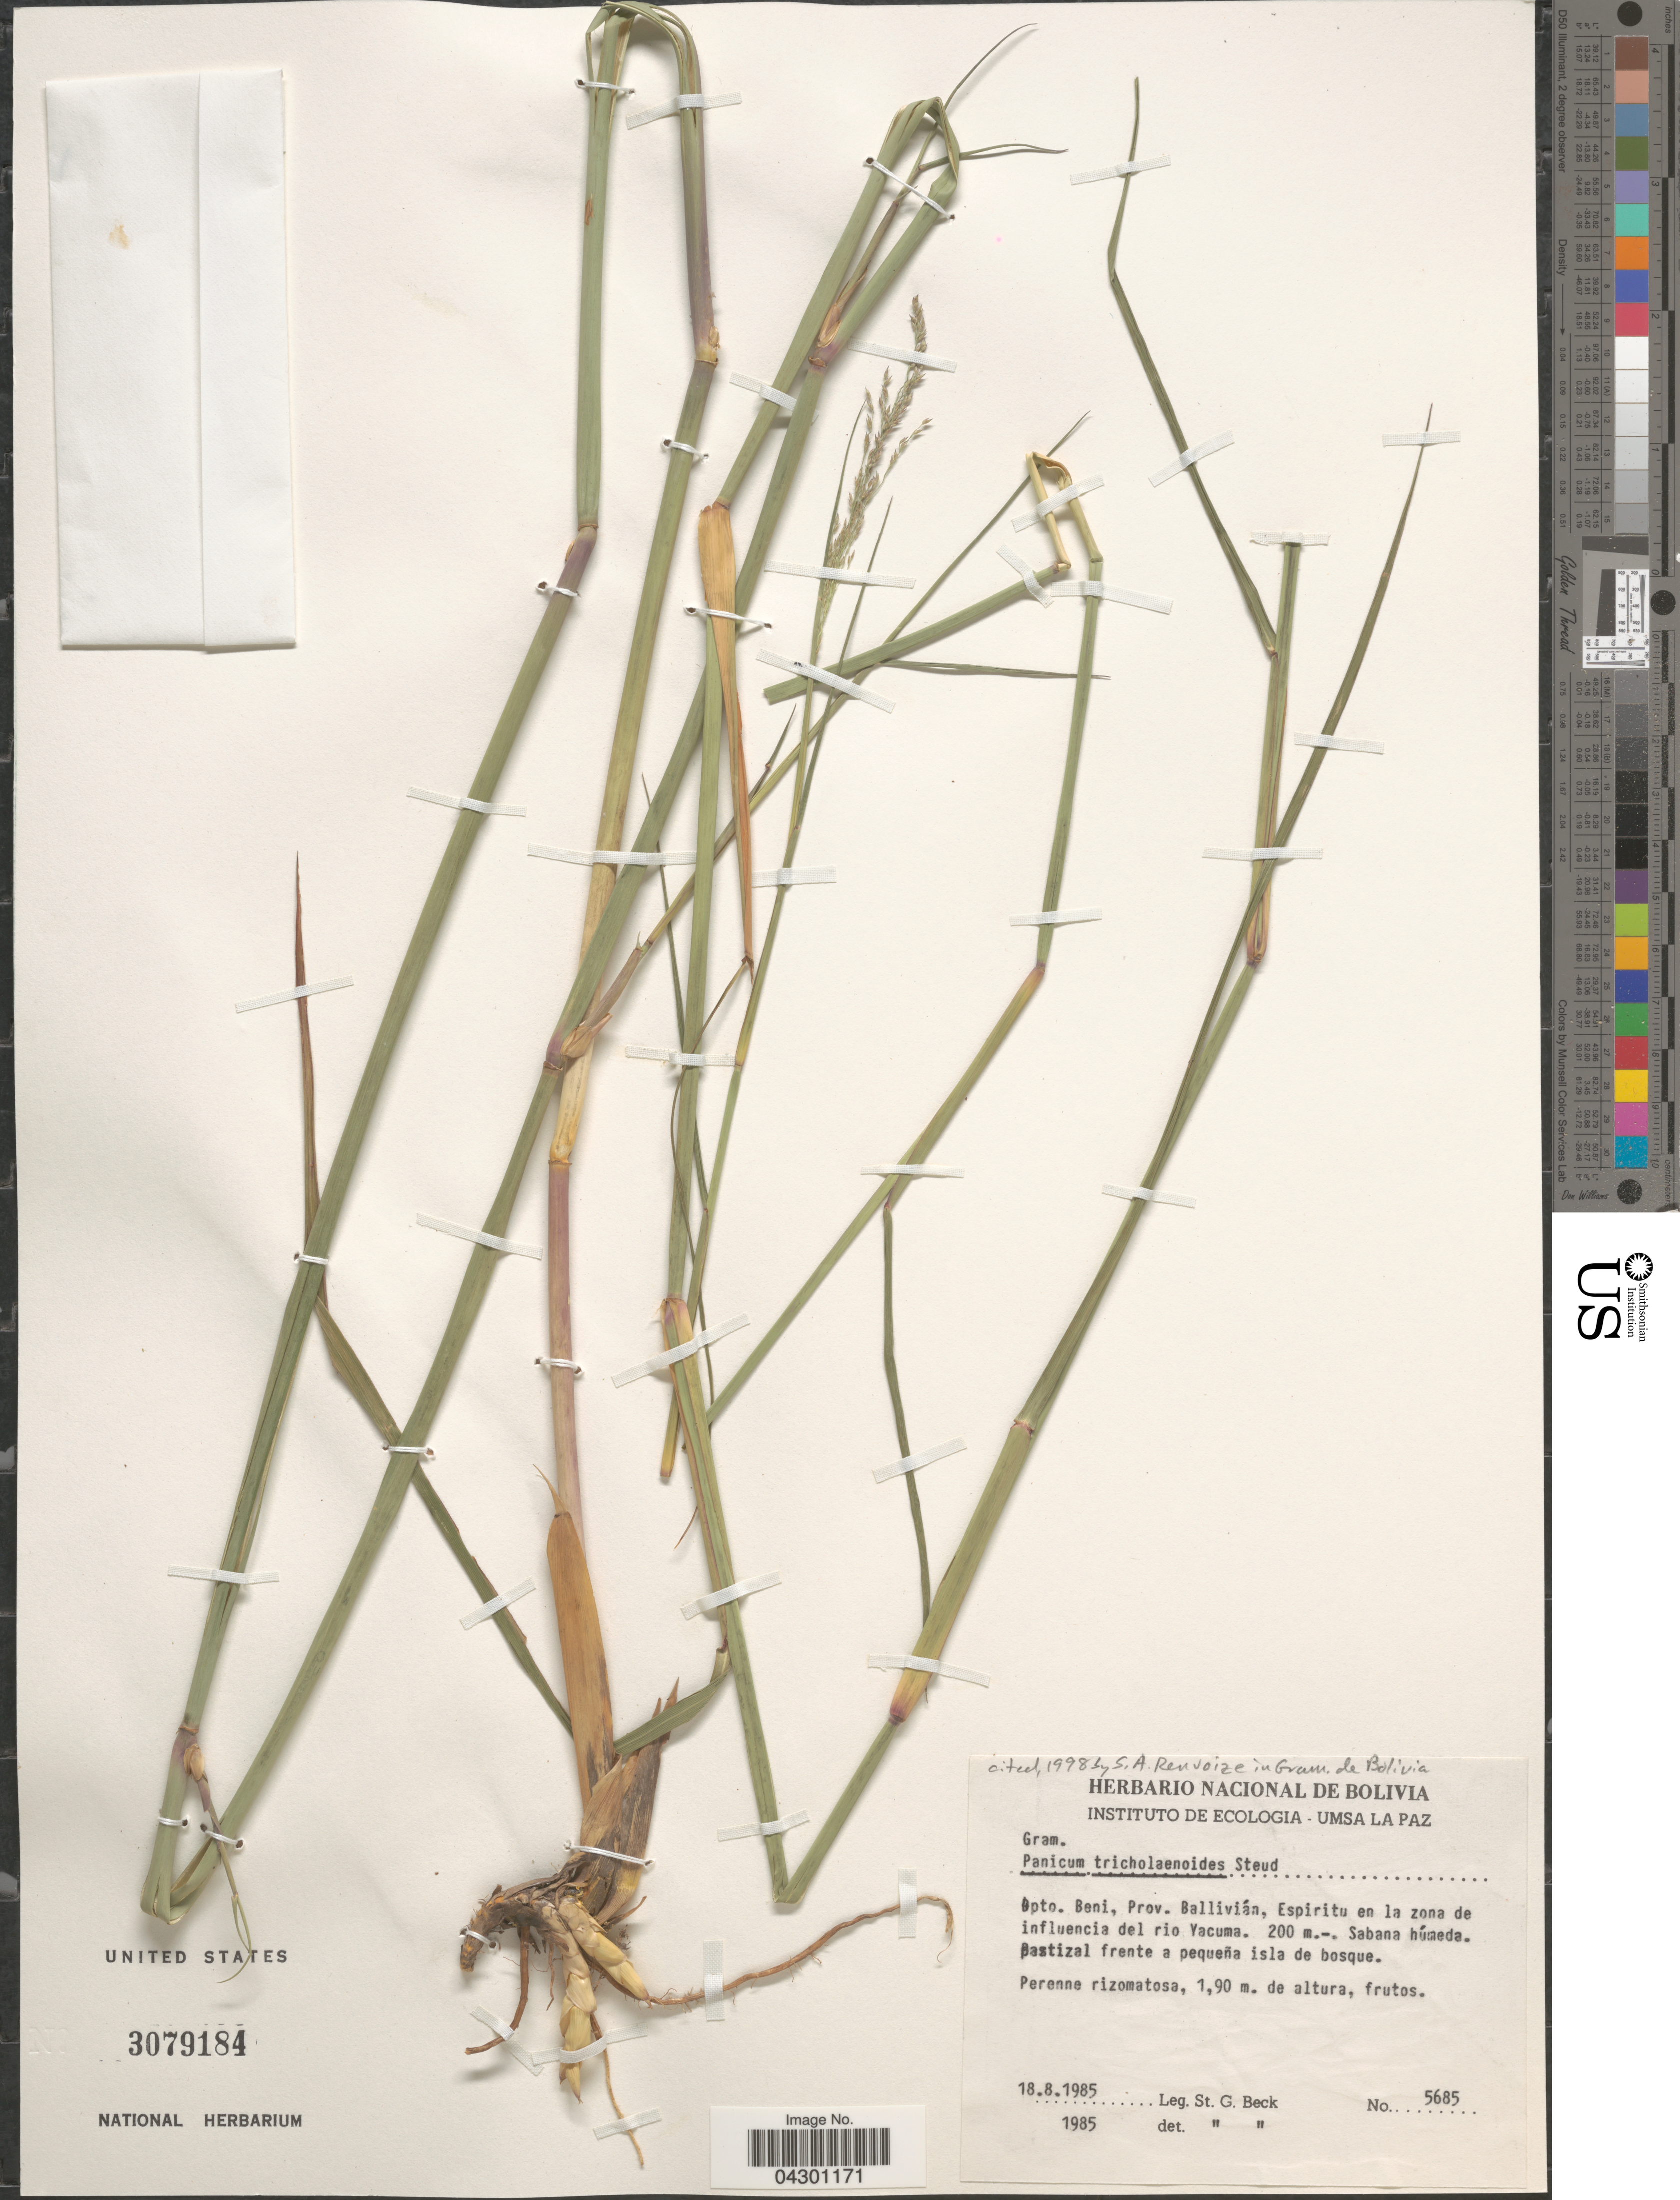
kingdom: Plantae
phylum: Tracheophyta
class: Liliopsida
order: Poales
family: Poaceae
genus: Panicum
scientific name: Panicum tricholaenoides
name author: Steud.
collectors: S. G. Beck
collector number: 5685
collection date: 1985-08-18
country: Bolivia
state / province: Beni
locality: Dpto. Beni, Prov. Ballivián, Espiritu en la zona de influencia del rio Yacuma.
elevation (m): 200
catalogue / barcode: US 3079184